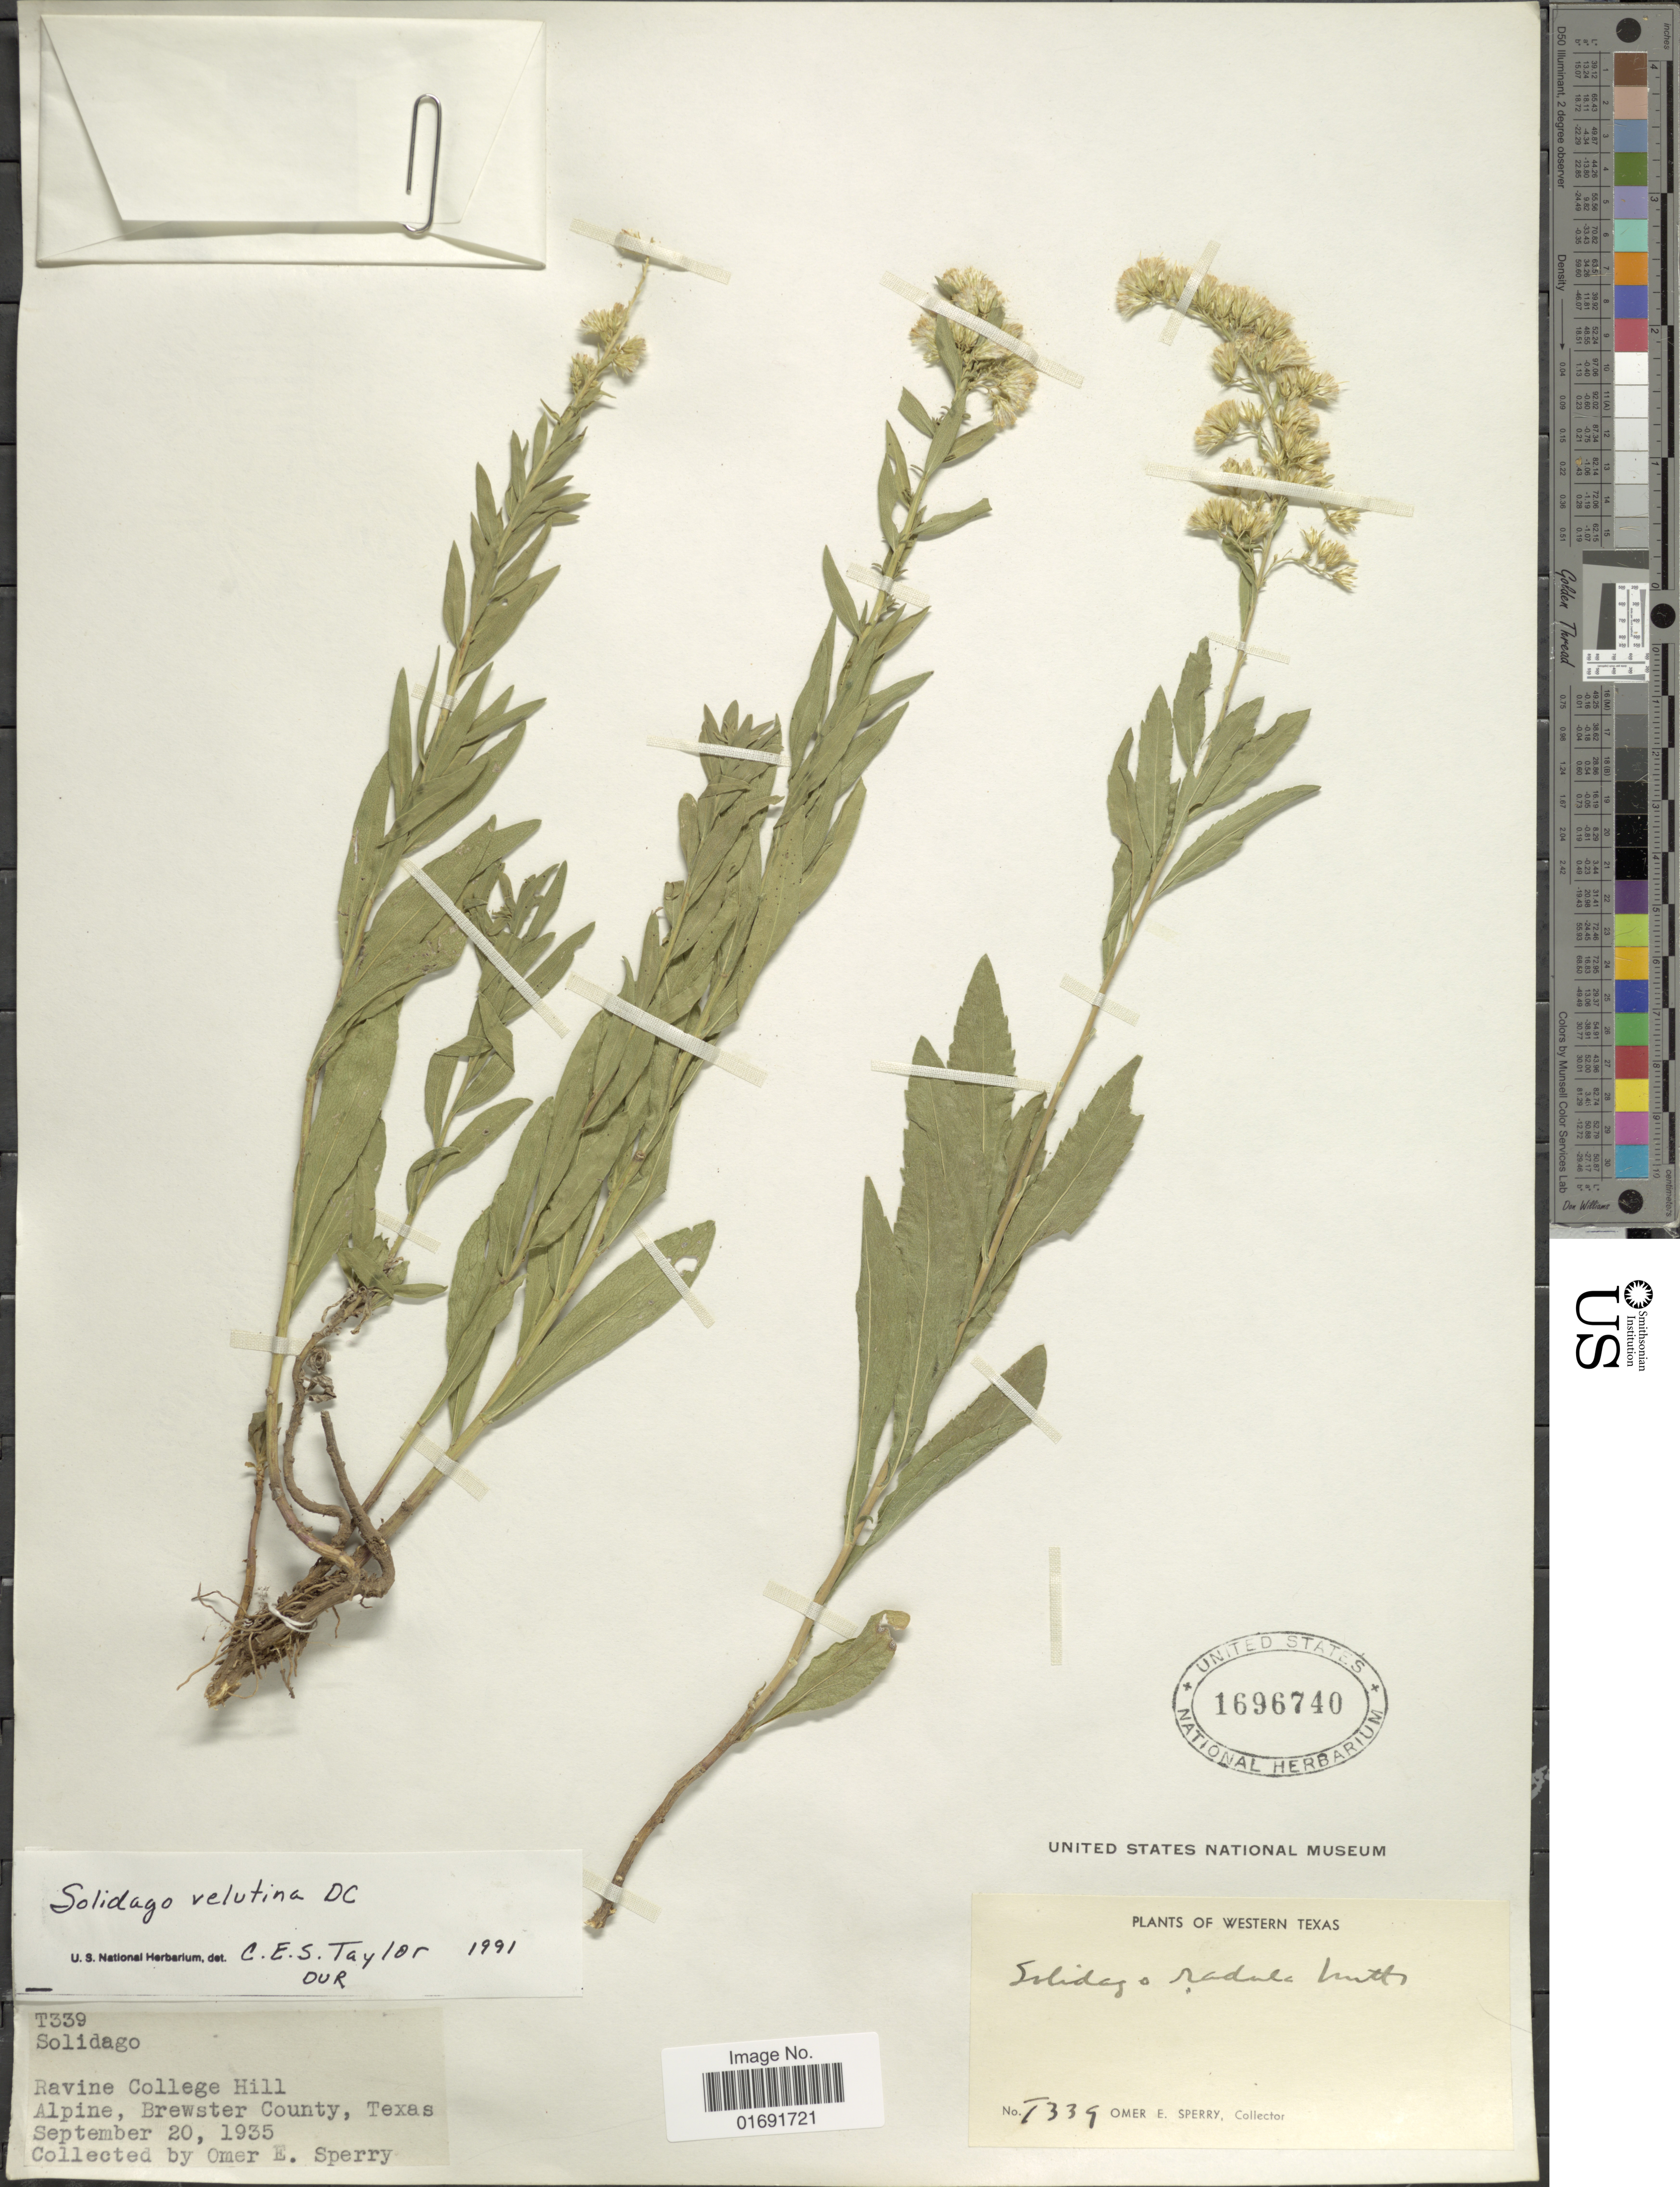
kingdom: Plantae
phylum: Tracheophyta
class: Magnoliopsida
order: Asterales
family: Asteraceae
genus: Solidago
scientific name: Solidago velutina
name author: DC.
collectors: O. E. Sperry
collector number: T339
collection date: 1935-09-20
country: United States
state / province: Texas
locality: Western Texas, Ravine College Hill, Alpine, Brewster County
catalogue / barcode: US 1696740